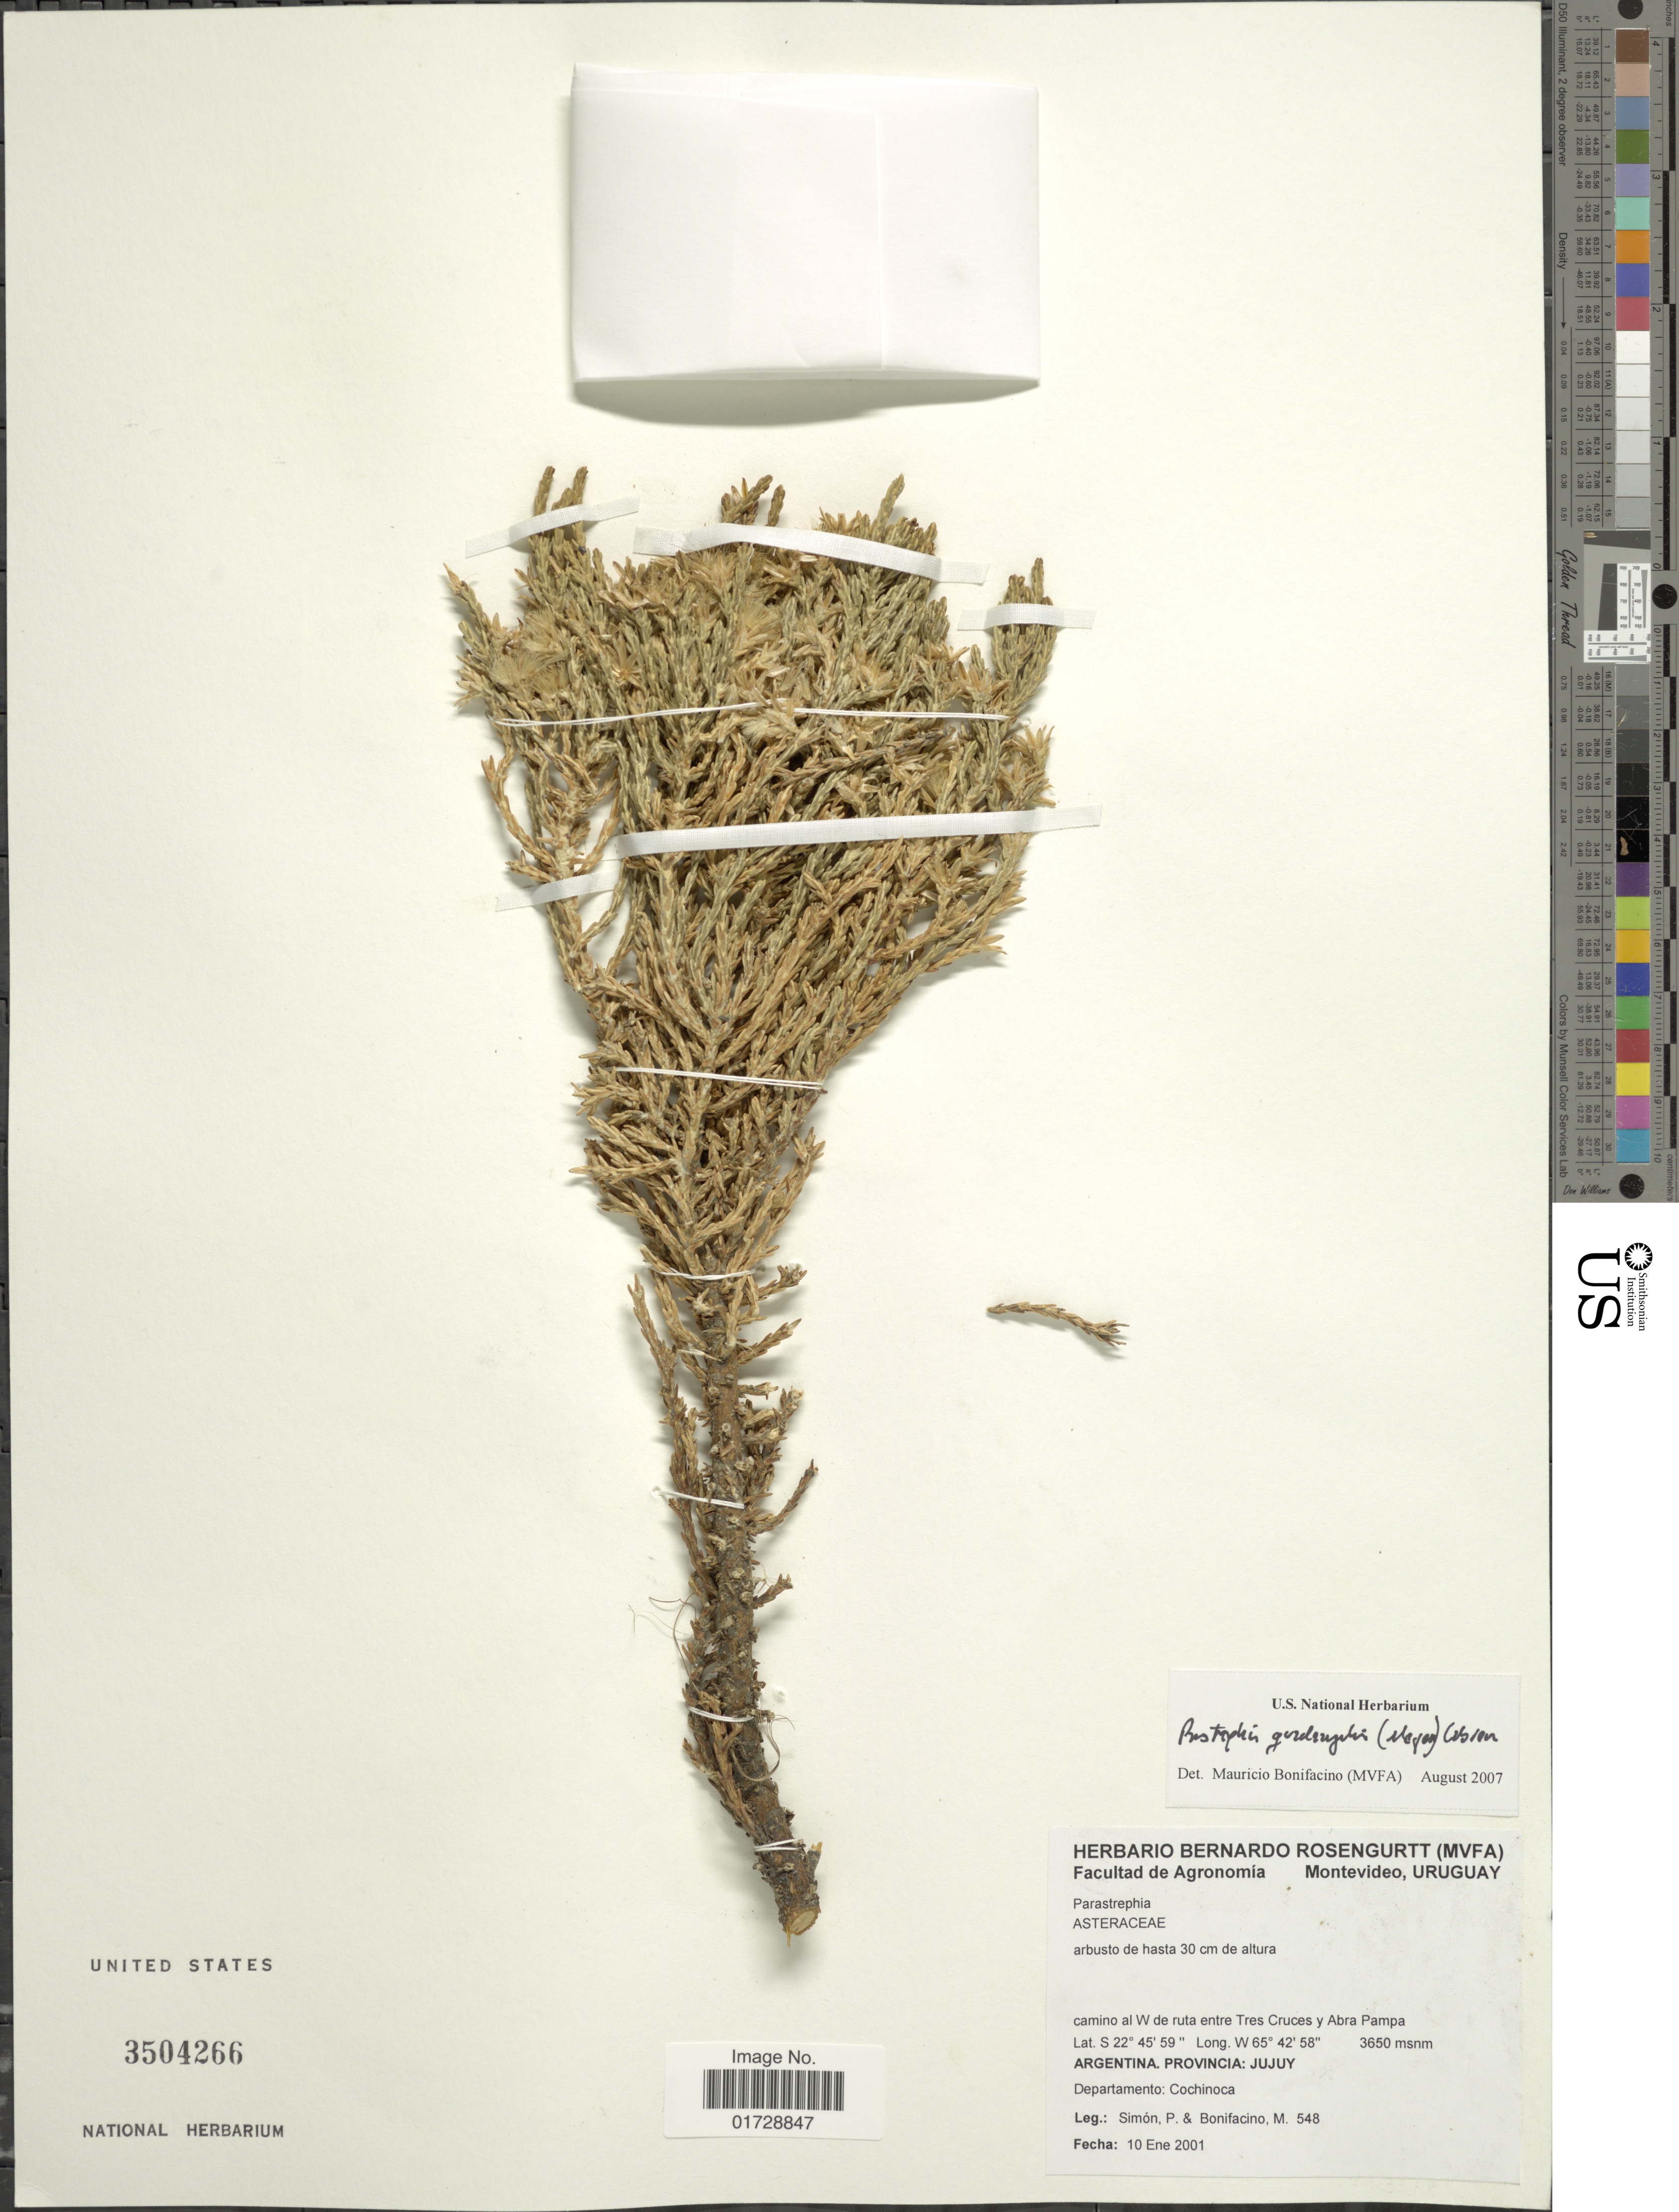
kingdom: Plantae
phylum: Tracheophyta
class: Magnoliopsida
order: Asterales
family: Asteraceae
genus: Parastrephia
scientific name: Parastrephia quadrangularis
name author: (Meyen) Cabrera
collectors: P. Simon & M. Bonifacino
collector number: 548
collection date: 2001-01-10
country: Argentina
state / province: Jujuy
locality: Camino al W de ruta entre Tres Cruces y Abra Pampa, Departamento: Cochinoca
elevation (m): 3650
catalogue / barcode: US 3504266